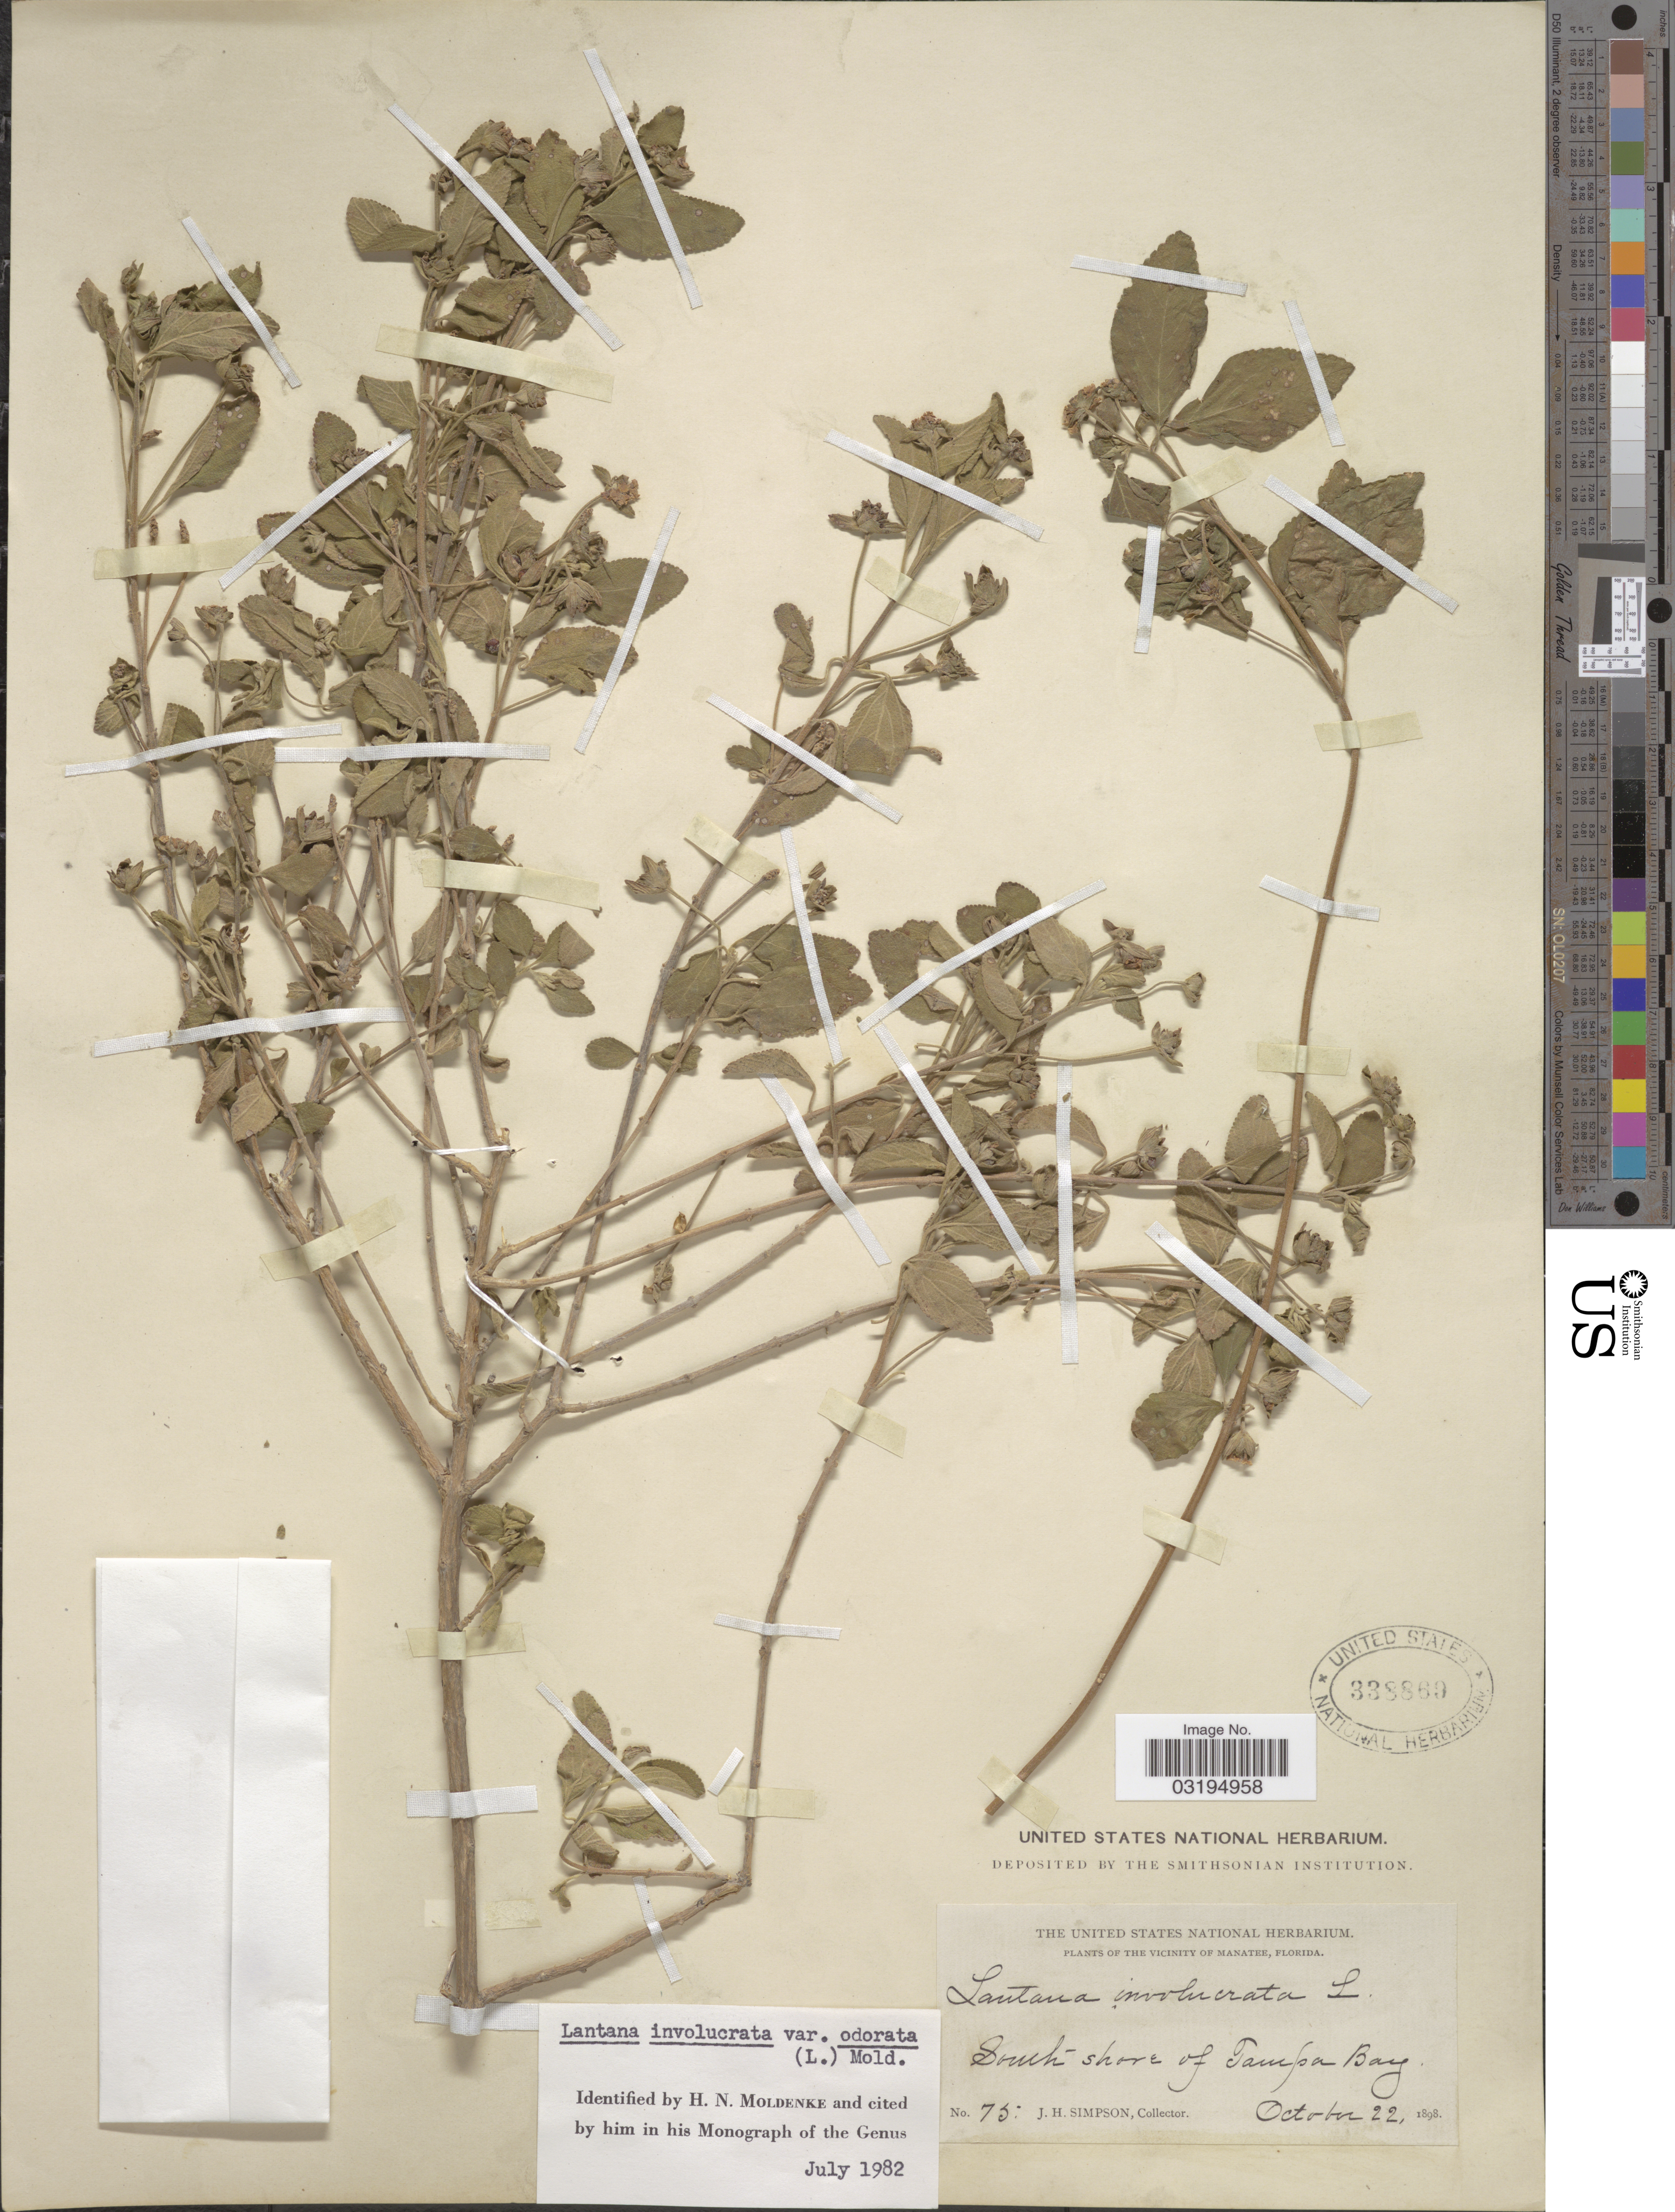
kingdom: Plantae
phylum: Tracheophyta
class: Magnoliopsida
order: Lamiales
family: Verbenaceae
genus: Lantana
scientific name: Lantana involucrata var. odorata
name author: (L.) Moldenke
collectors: J. H. Simpson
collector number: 75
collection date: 1898-10-22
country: United States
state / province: Florida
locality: The Vicinity of Manatee, South shore of Tampa Bay.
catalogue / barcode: US 338869